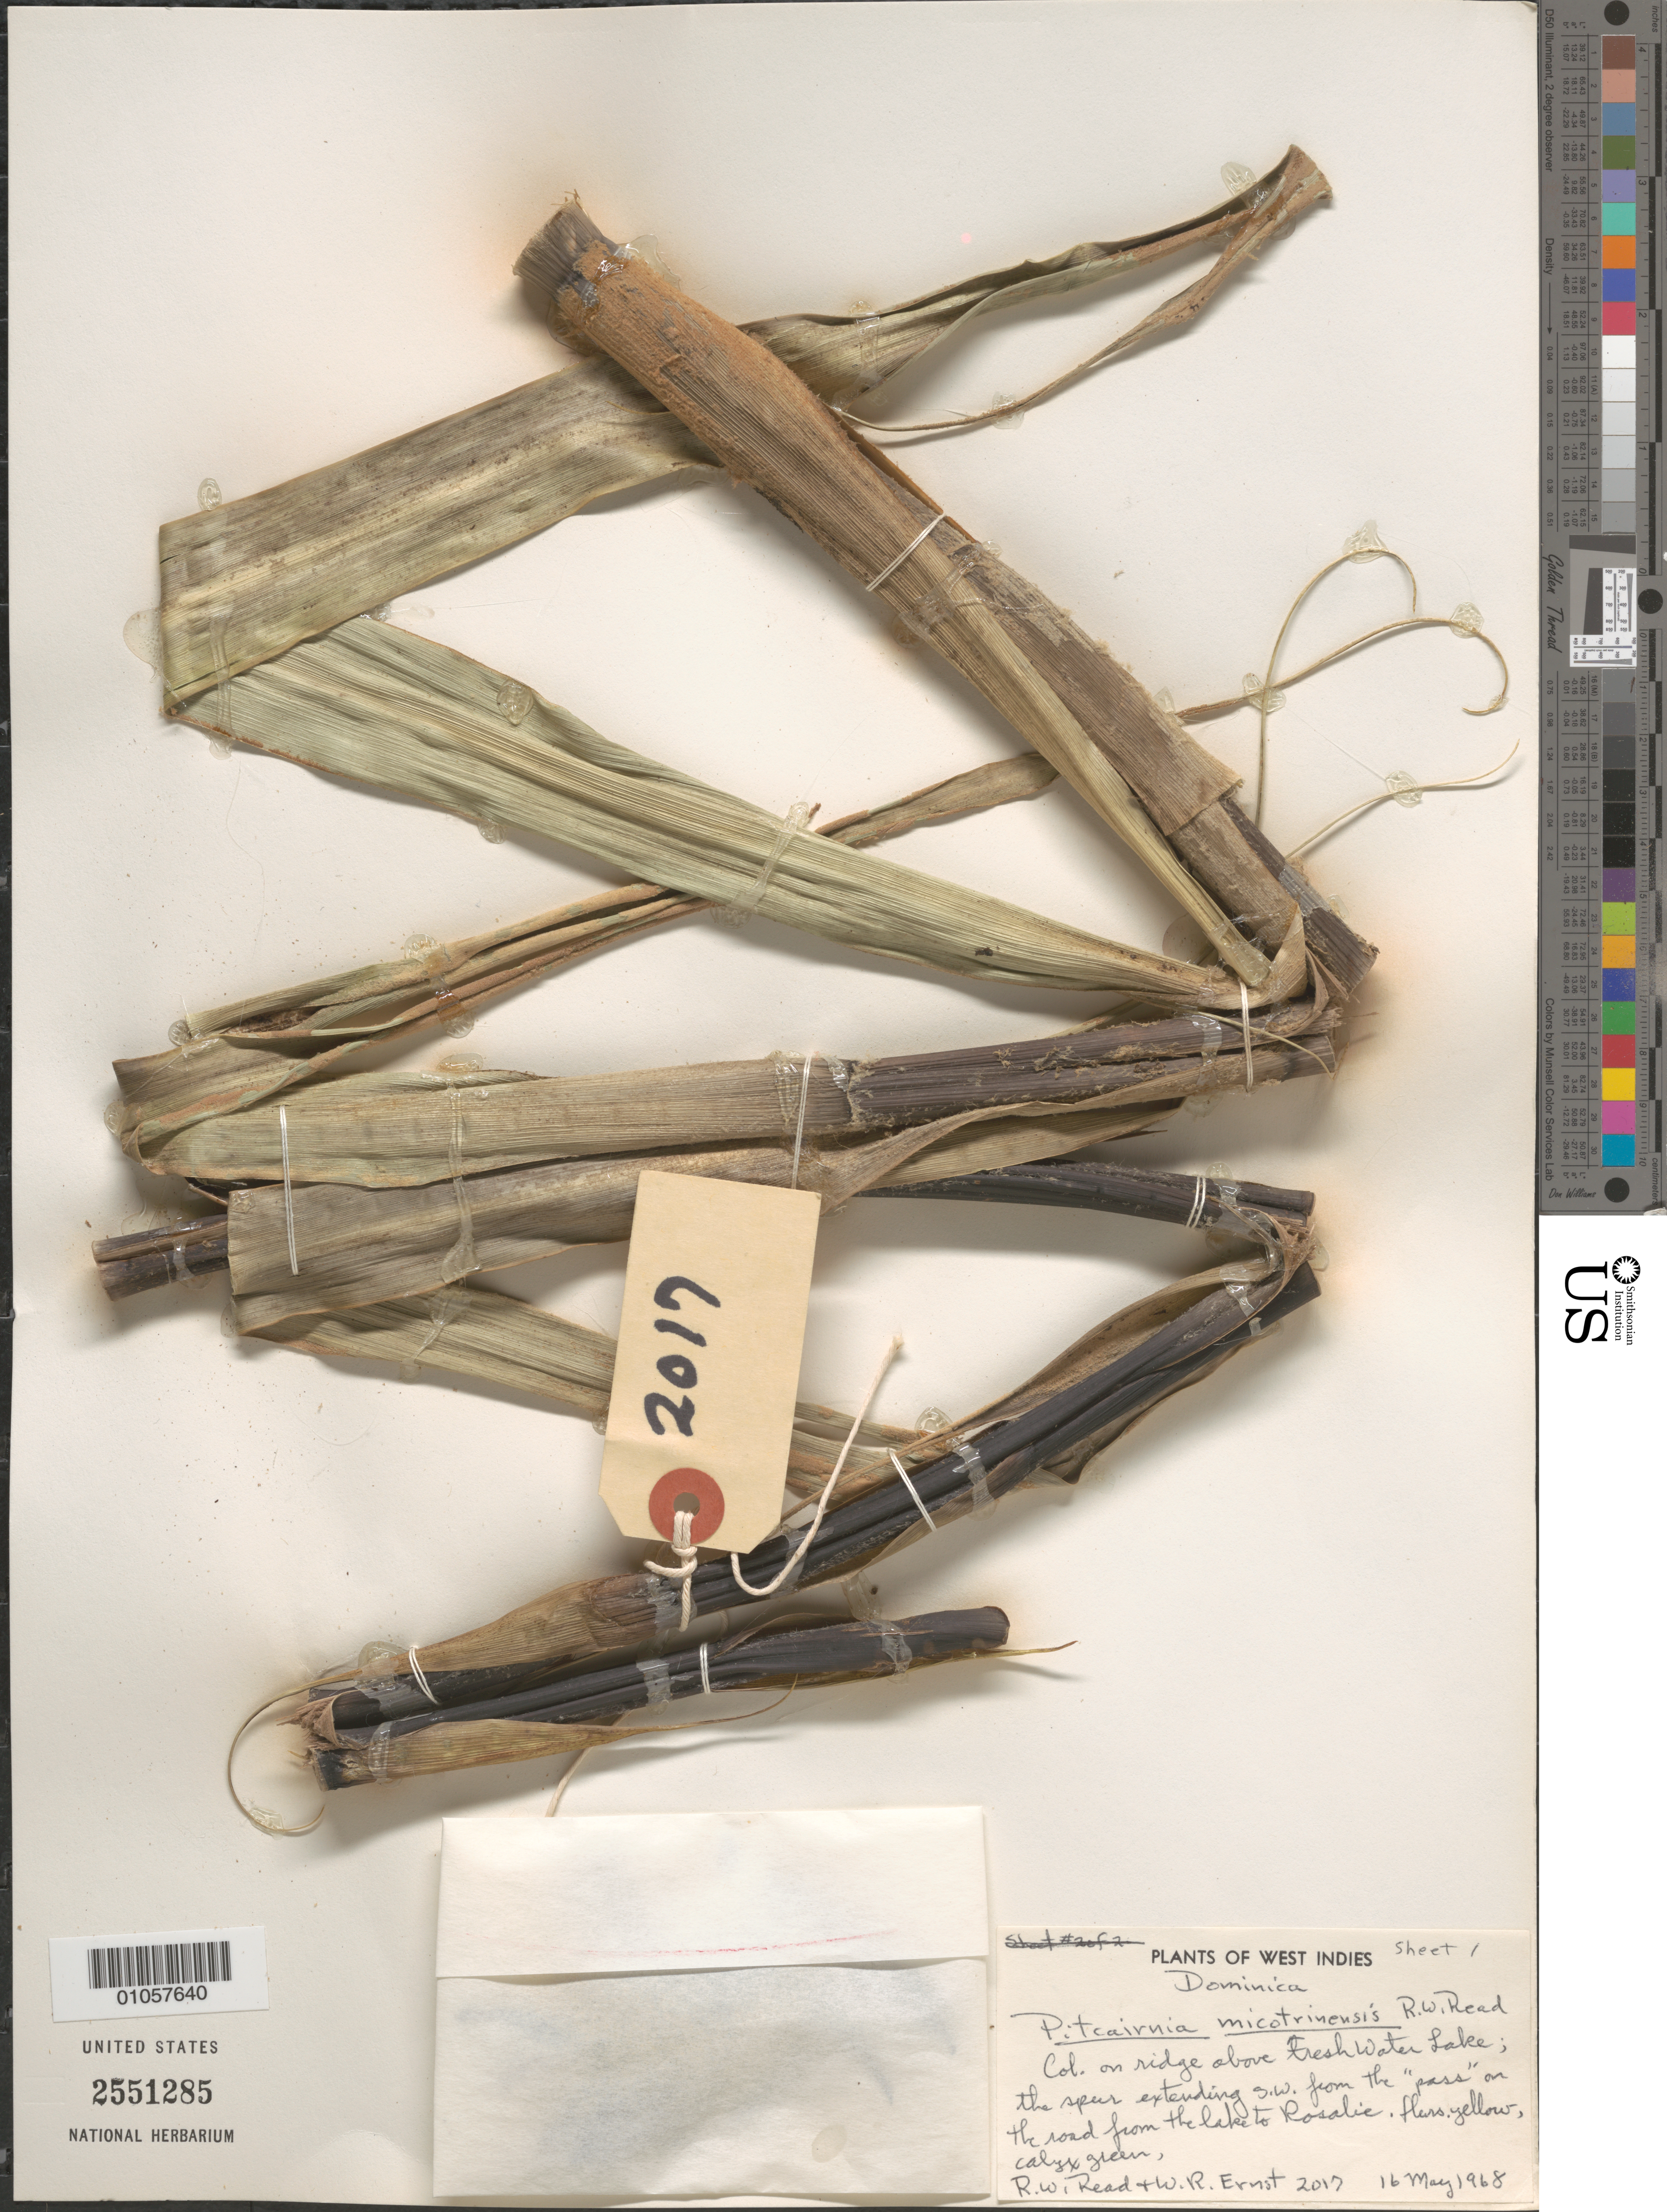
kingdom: Plantae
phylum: Tracheophyta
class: Liliopsida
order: Poales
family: Bromeliaceae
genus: Pitcairnia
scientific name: Pitcairnia micotrinensis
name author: Read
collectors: R. W. Read & R. Ernst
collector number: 2017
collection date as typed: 16 May 1968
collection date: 1968-05-16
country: Dominica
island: Dominica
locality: Fresh Water Lake, the spur extending SW from the "pass" on the road from the lake to Rosalie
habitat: On ridge above lake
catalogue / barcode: US 2551285